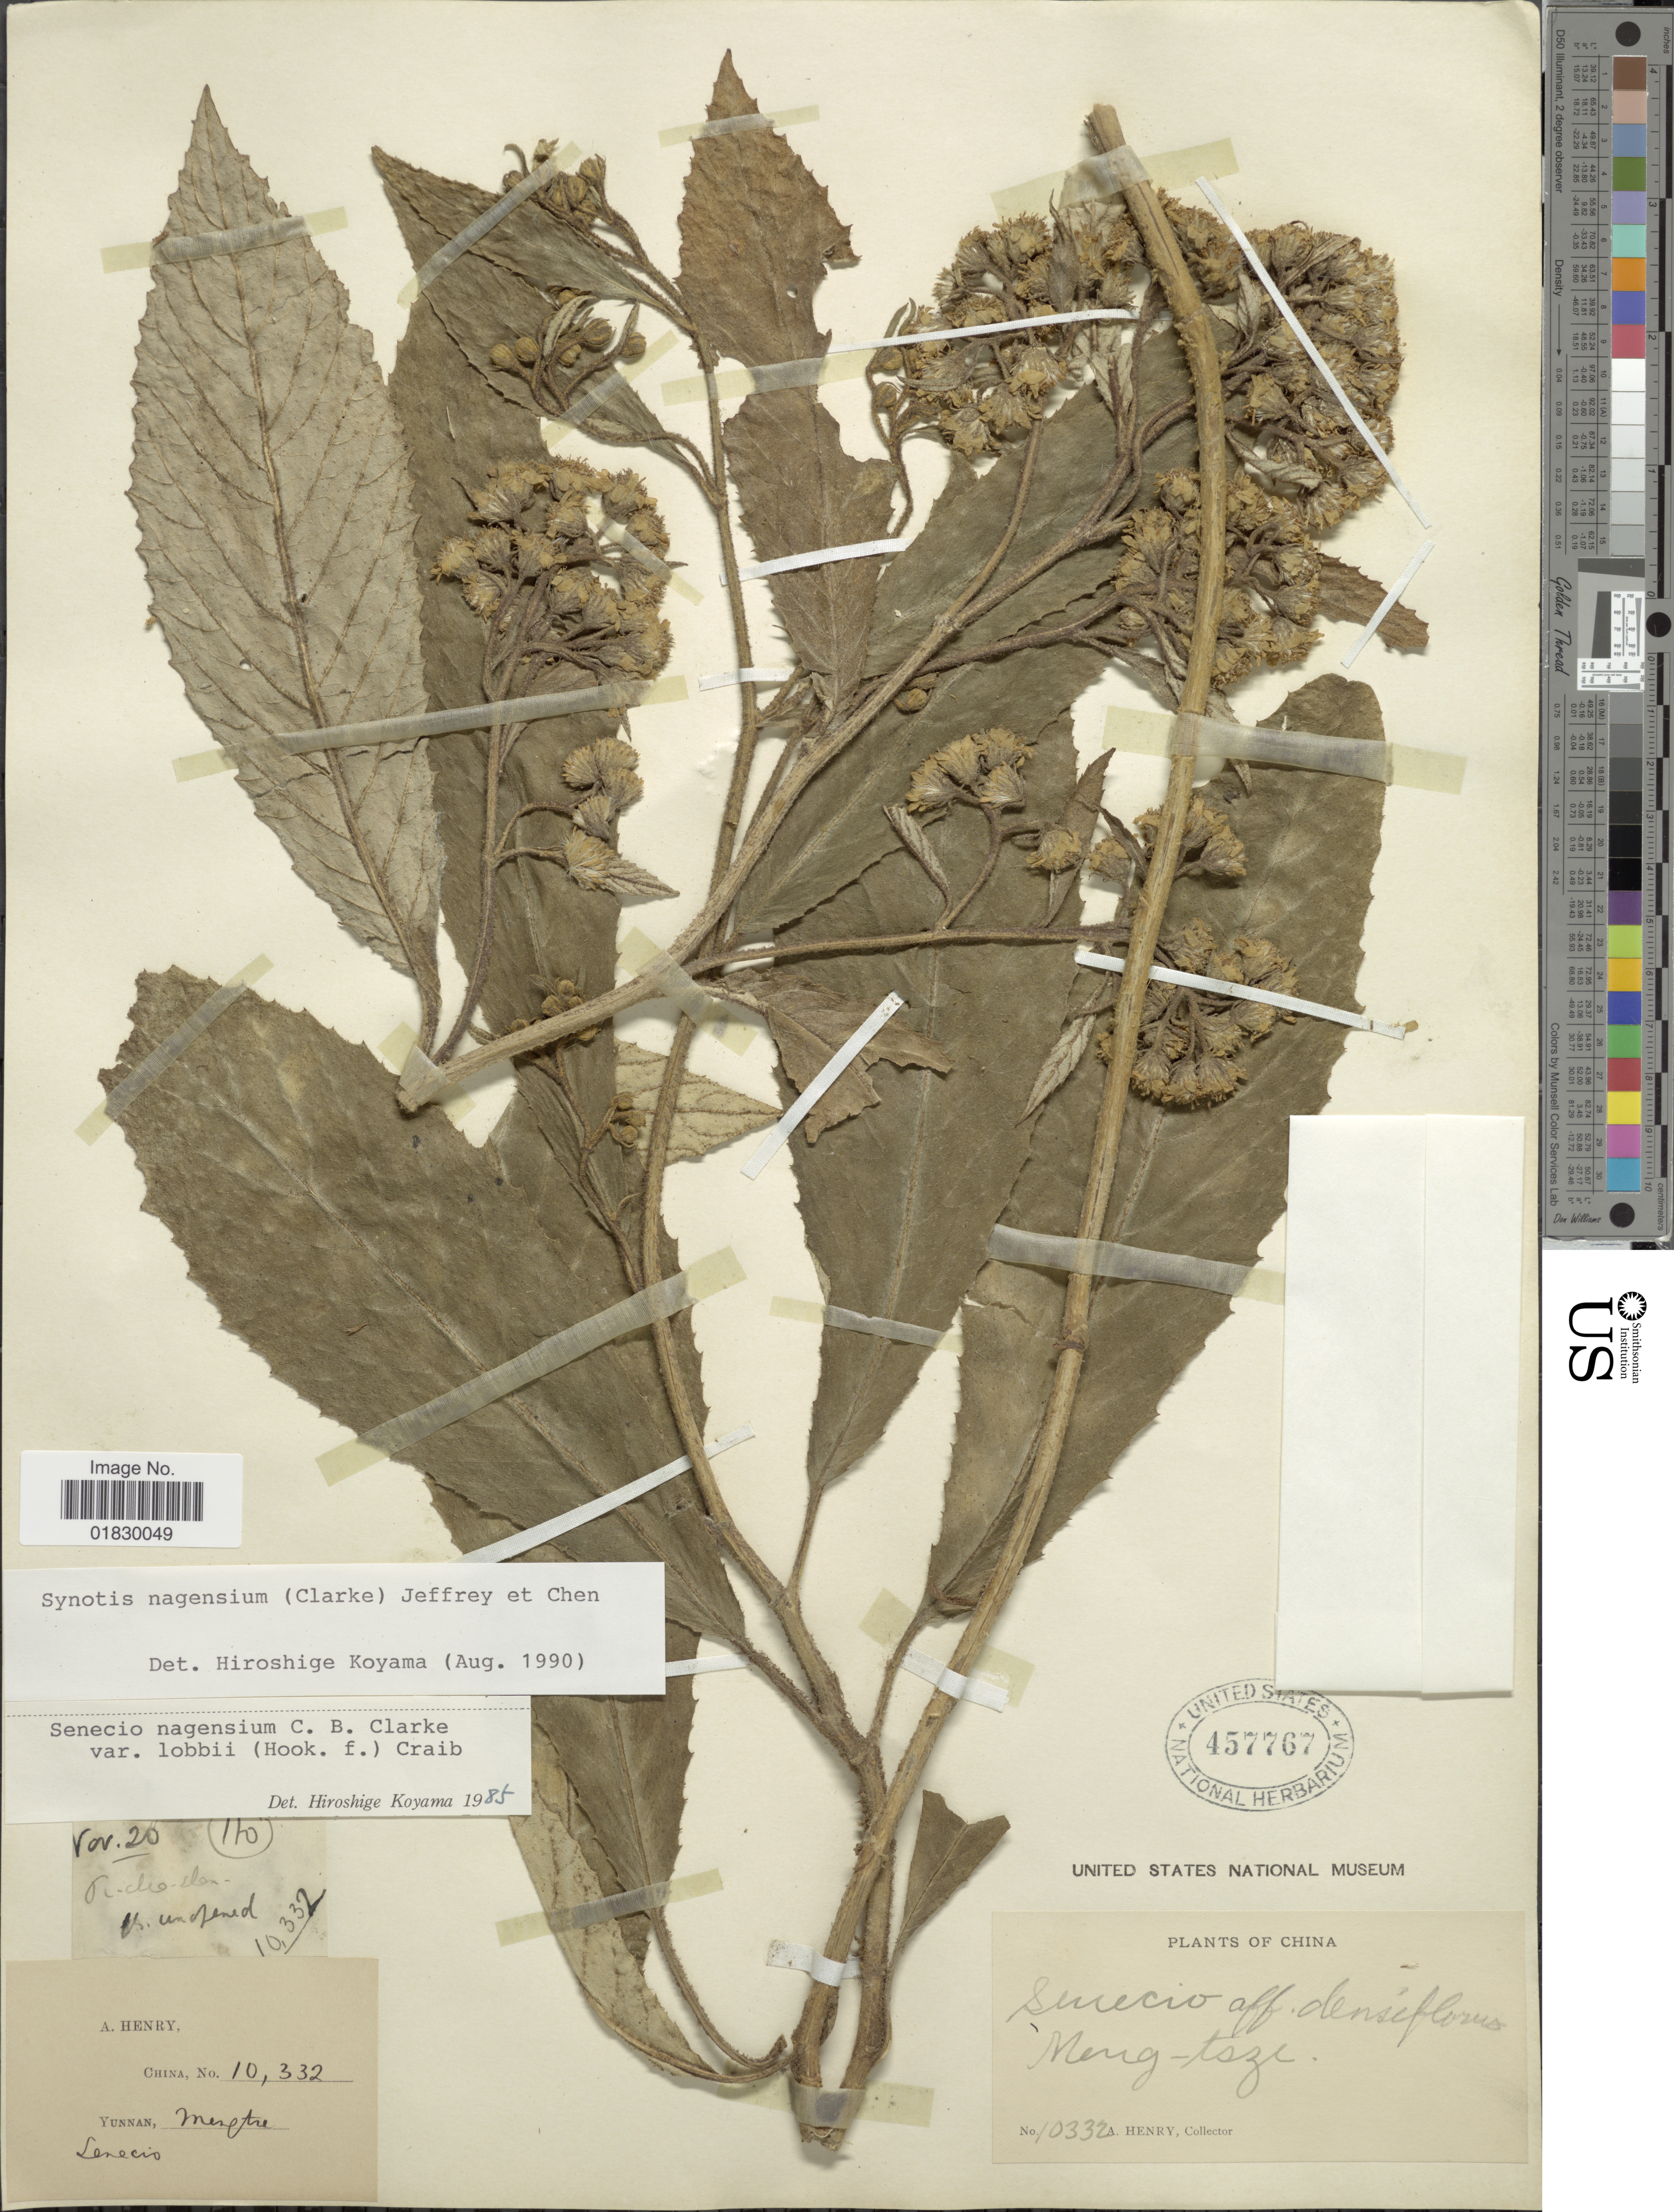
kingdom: Plantae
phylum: Tracheophyta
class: Magnoliopsida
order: Asterales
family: Asteraceae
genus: Synotis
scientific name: Synotis nagensium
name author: (C.B. Clarke) C. Jeffrey & Y.L. Chen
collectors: A. Henry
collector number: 10332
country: China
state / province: Yunnan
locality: Yunnan, Mengtze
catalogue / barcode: US 457767